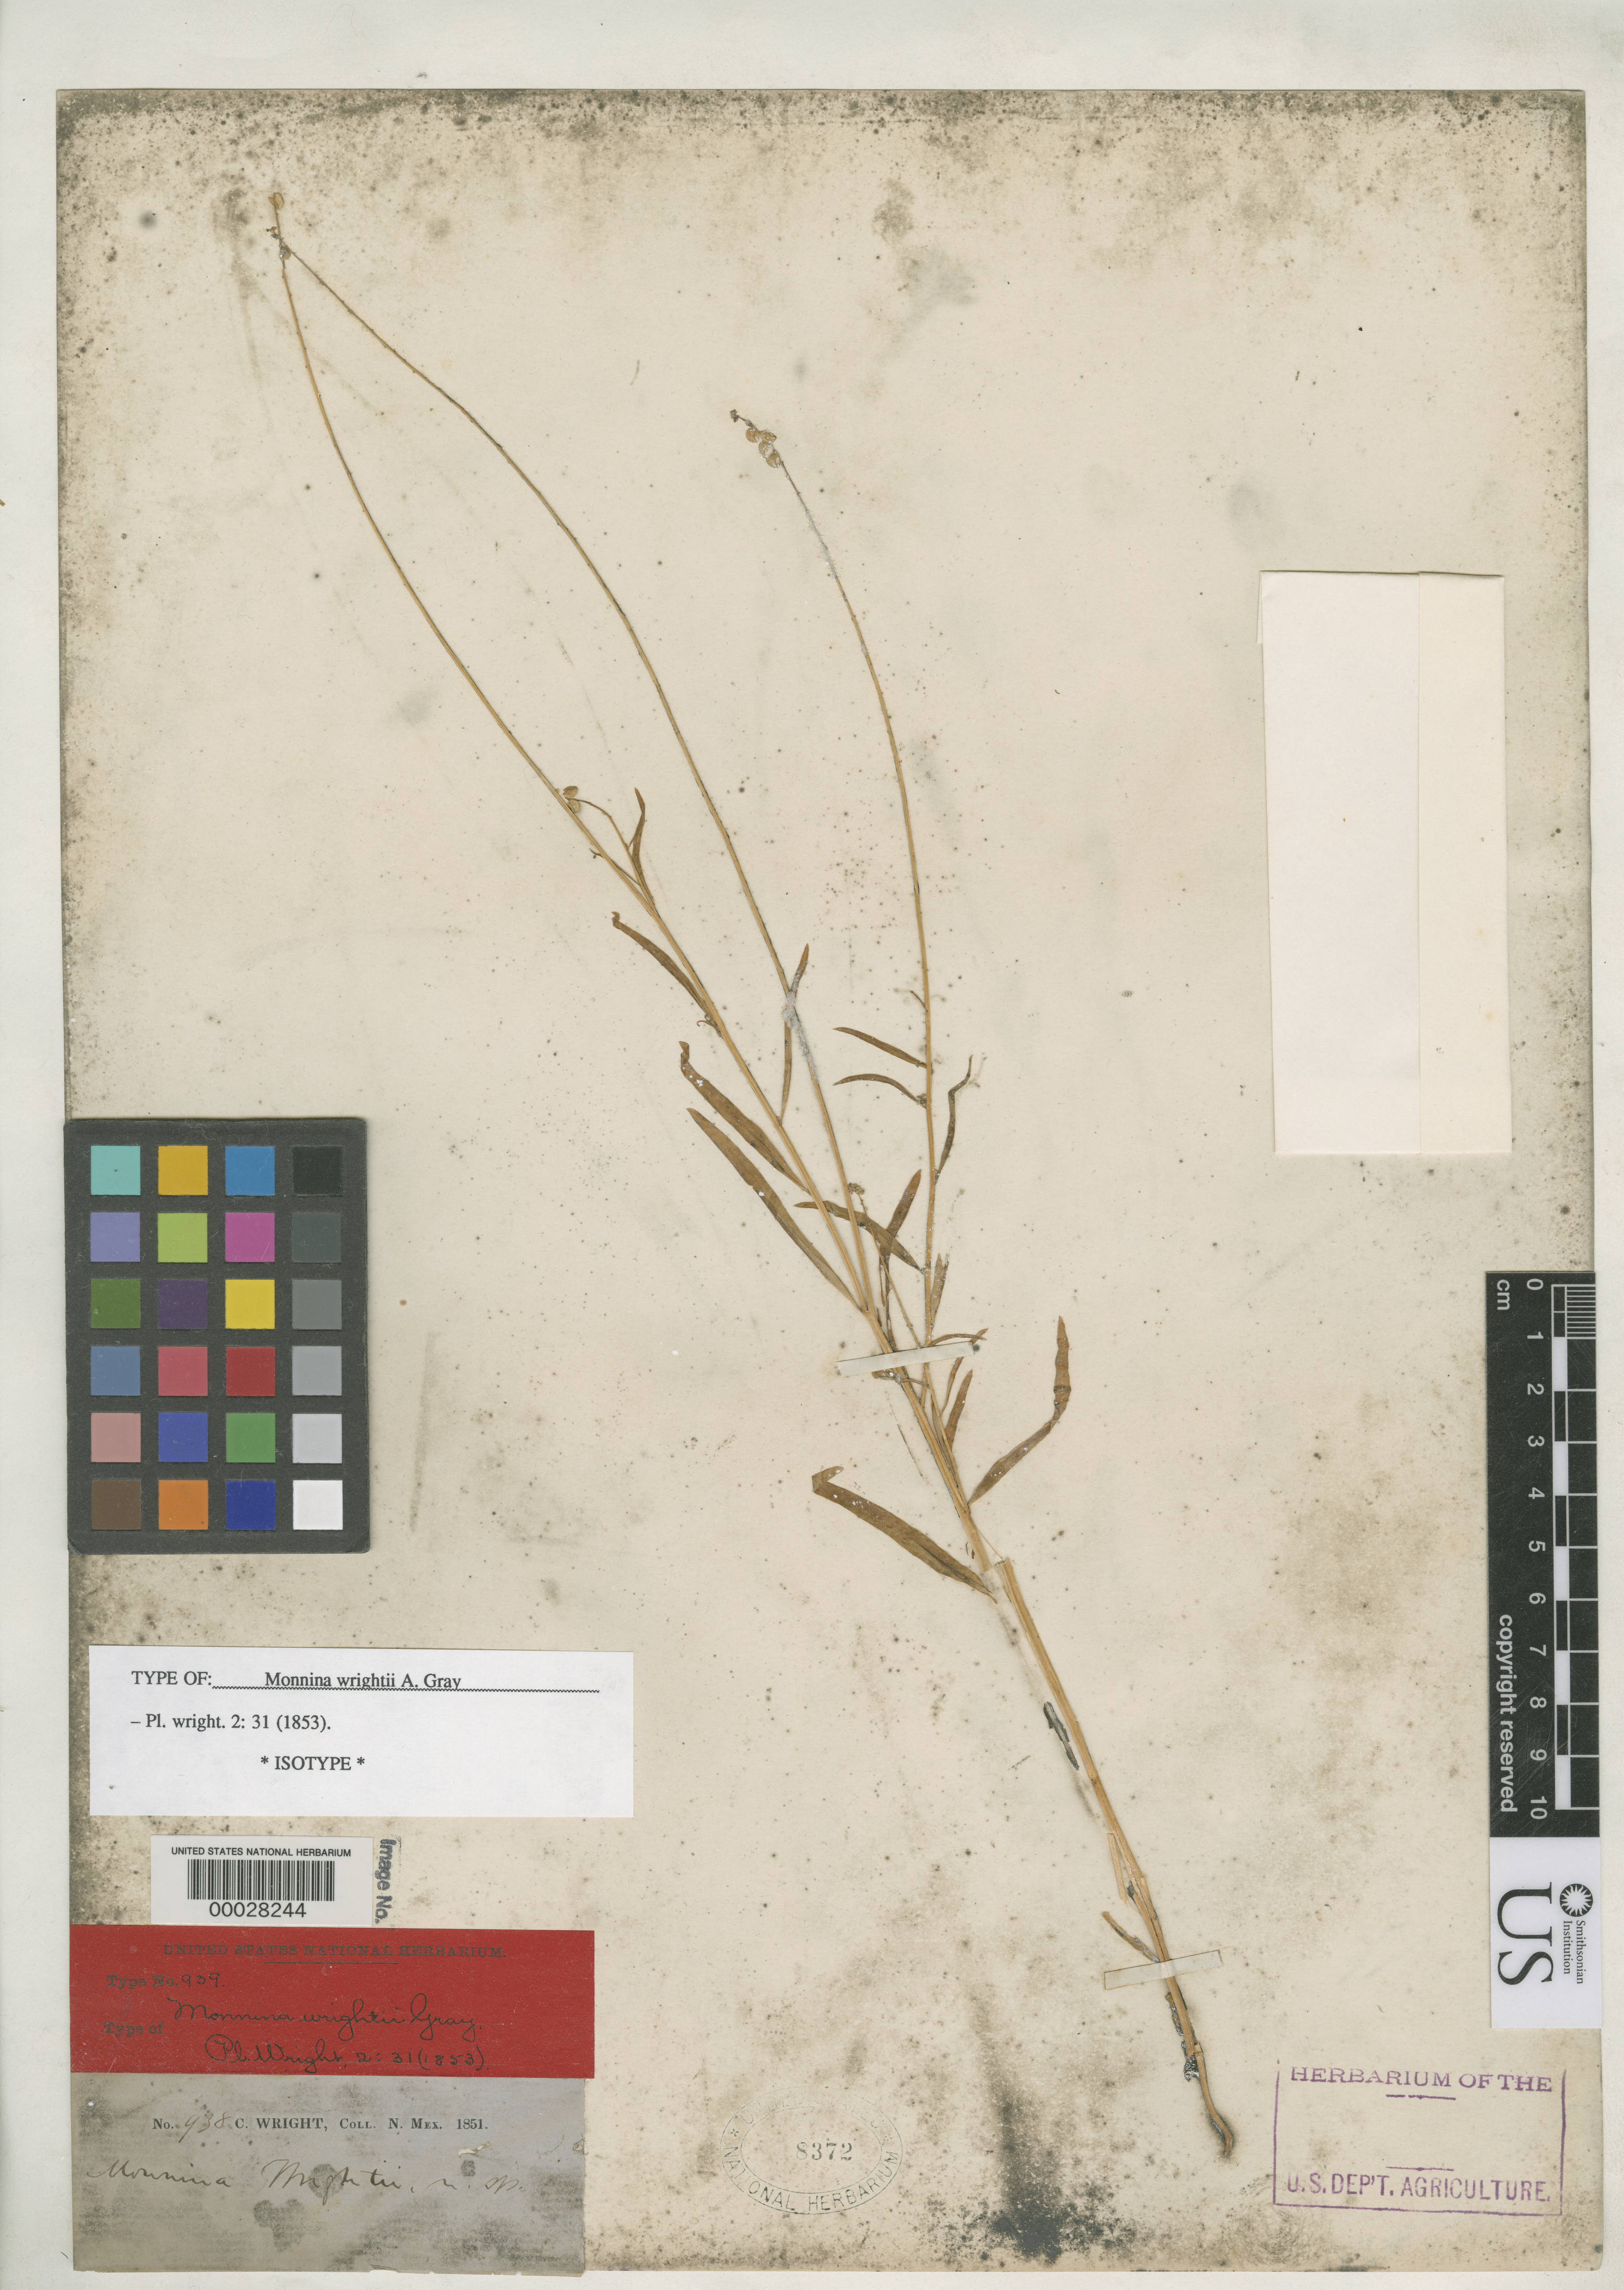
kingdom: Plantae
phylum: Tracheophyta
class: Magnoliopsida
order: Fabales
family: Polygalaceae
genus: Monnina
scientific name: Monnina wrightii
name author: A. Gray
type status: Possible Syntype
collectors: C. Wright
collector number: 938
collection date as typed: Aug 1851 to -- Oct 1851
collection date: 1851-08/1851-10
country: United States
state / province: New Mexico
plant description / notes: This sheet originally labeled as Wright 938, Monnina wrightii but may be type of Polygala hemipterocarpa. US has 2 sheets with possibly inverted labels. Specimen labeled as Wright 937, Polygala hemipterocarpa (USNH 8035) is annotated (T. Wendt, 1979) as Monnina wrightii A. Gray, apparently mis-numbered or mis-labeled. This specimen labeled as Wright 938, Monnina wrightii (USNH 8372) may be Polygala hemiptericarpa A. Gray, likewise mis-numbered or mis-labeled.; Also found under title, Pl. Wright.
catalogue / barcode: US 8372